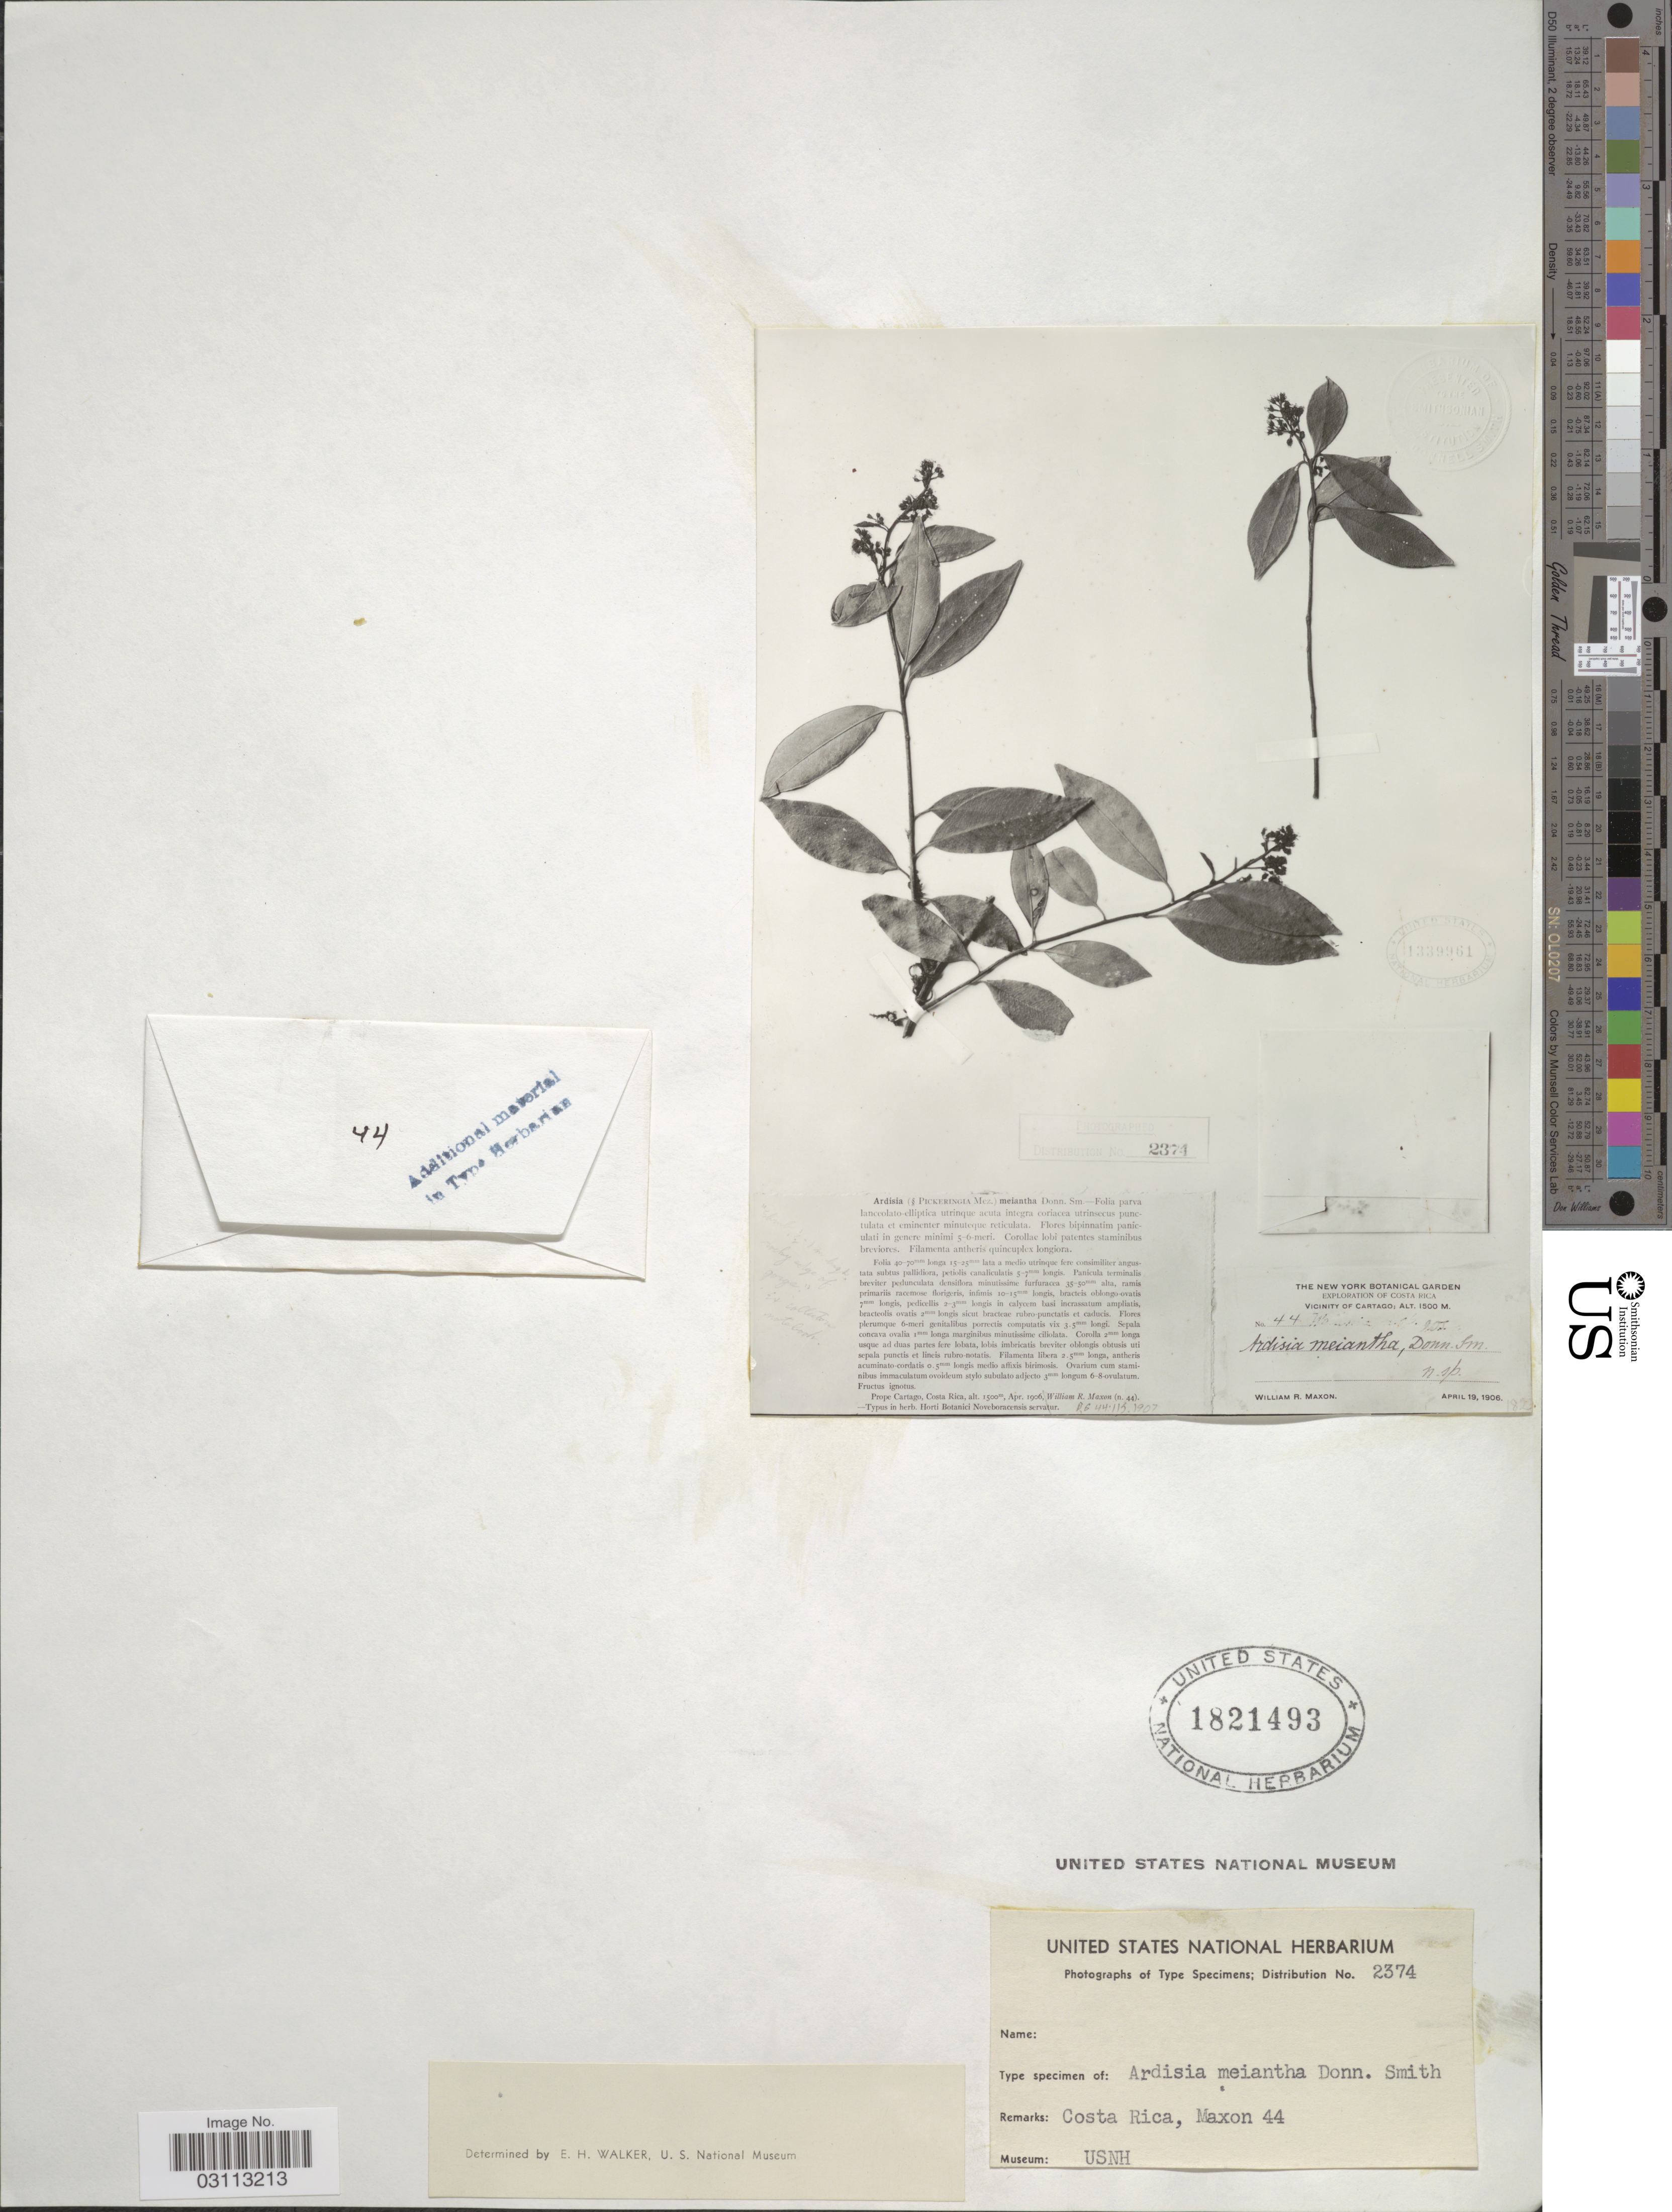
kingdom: Plantae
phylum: Tracheophyta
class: Magnoliopsida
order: Ericales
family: Primulaceae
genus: Gentlea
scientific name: Gentlea venosissima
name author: (Ruiz & Pav.) Lundell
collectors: W. R. Maxon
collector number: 44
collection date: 1906-04-19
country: Costa Rica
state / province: Cartago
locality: Vicinity of Cartago.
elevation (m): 1500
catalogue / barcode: US 1821493